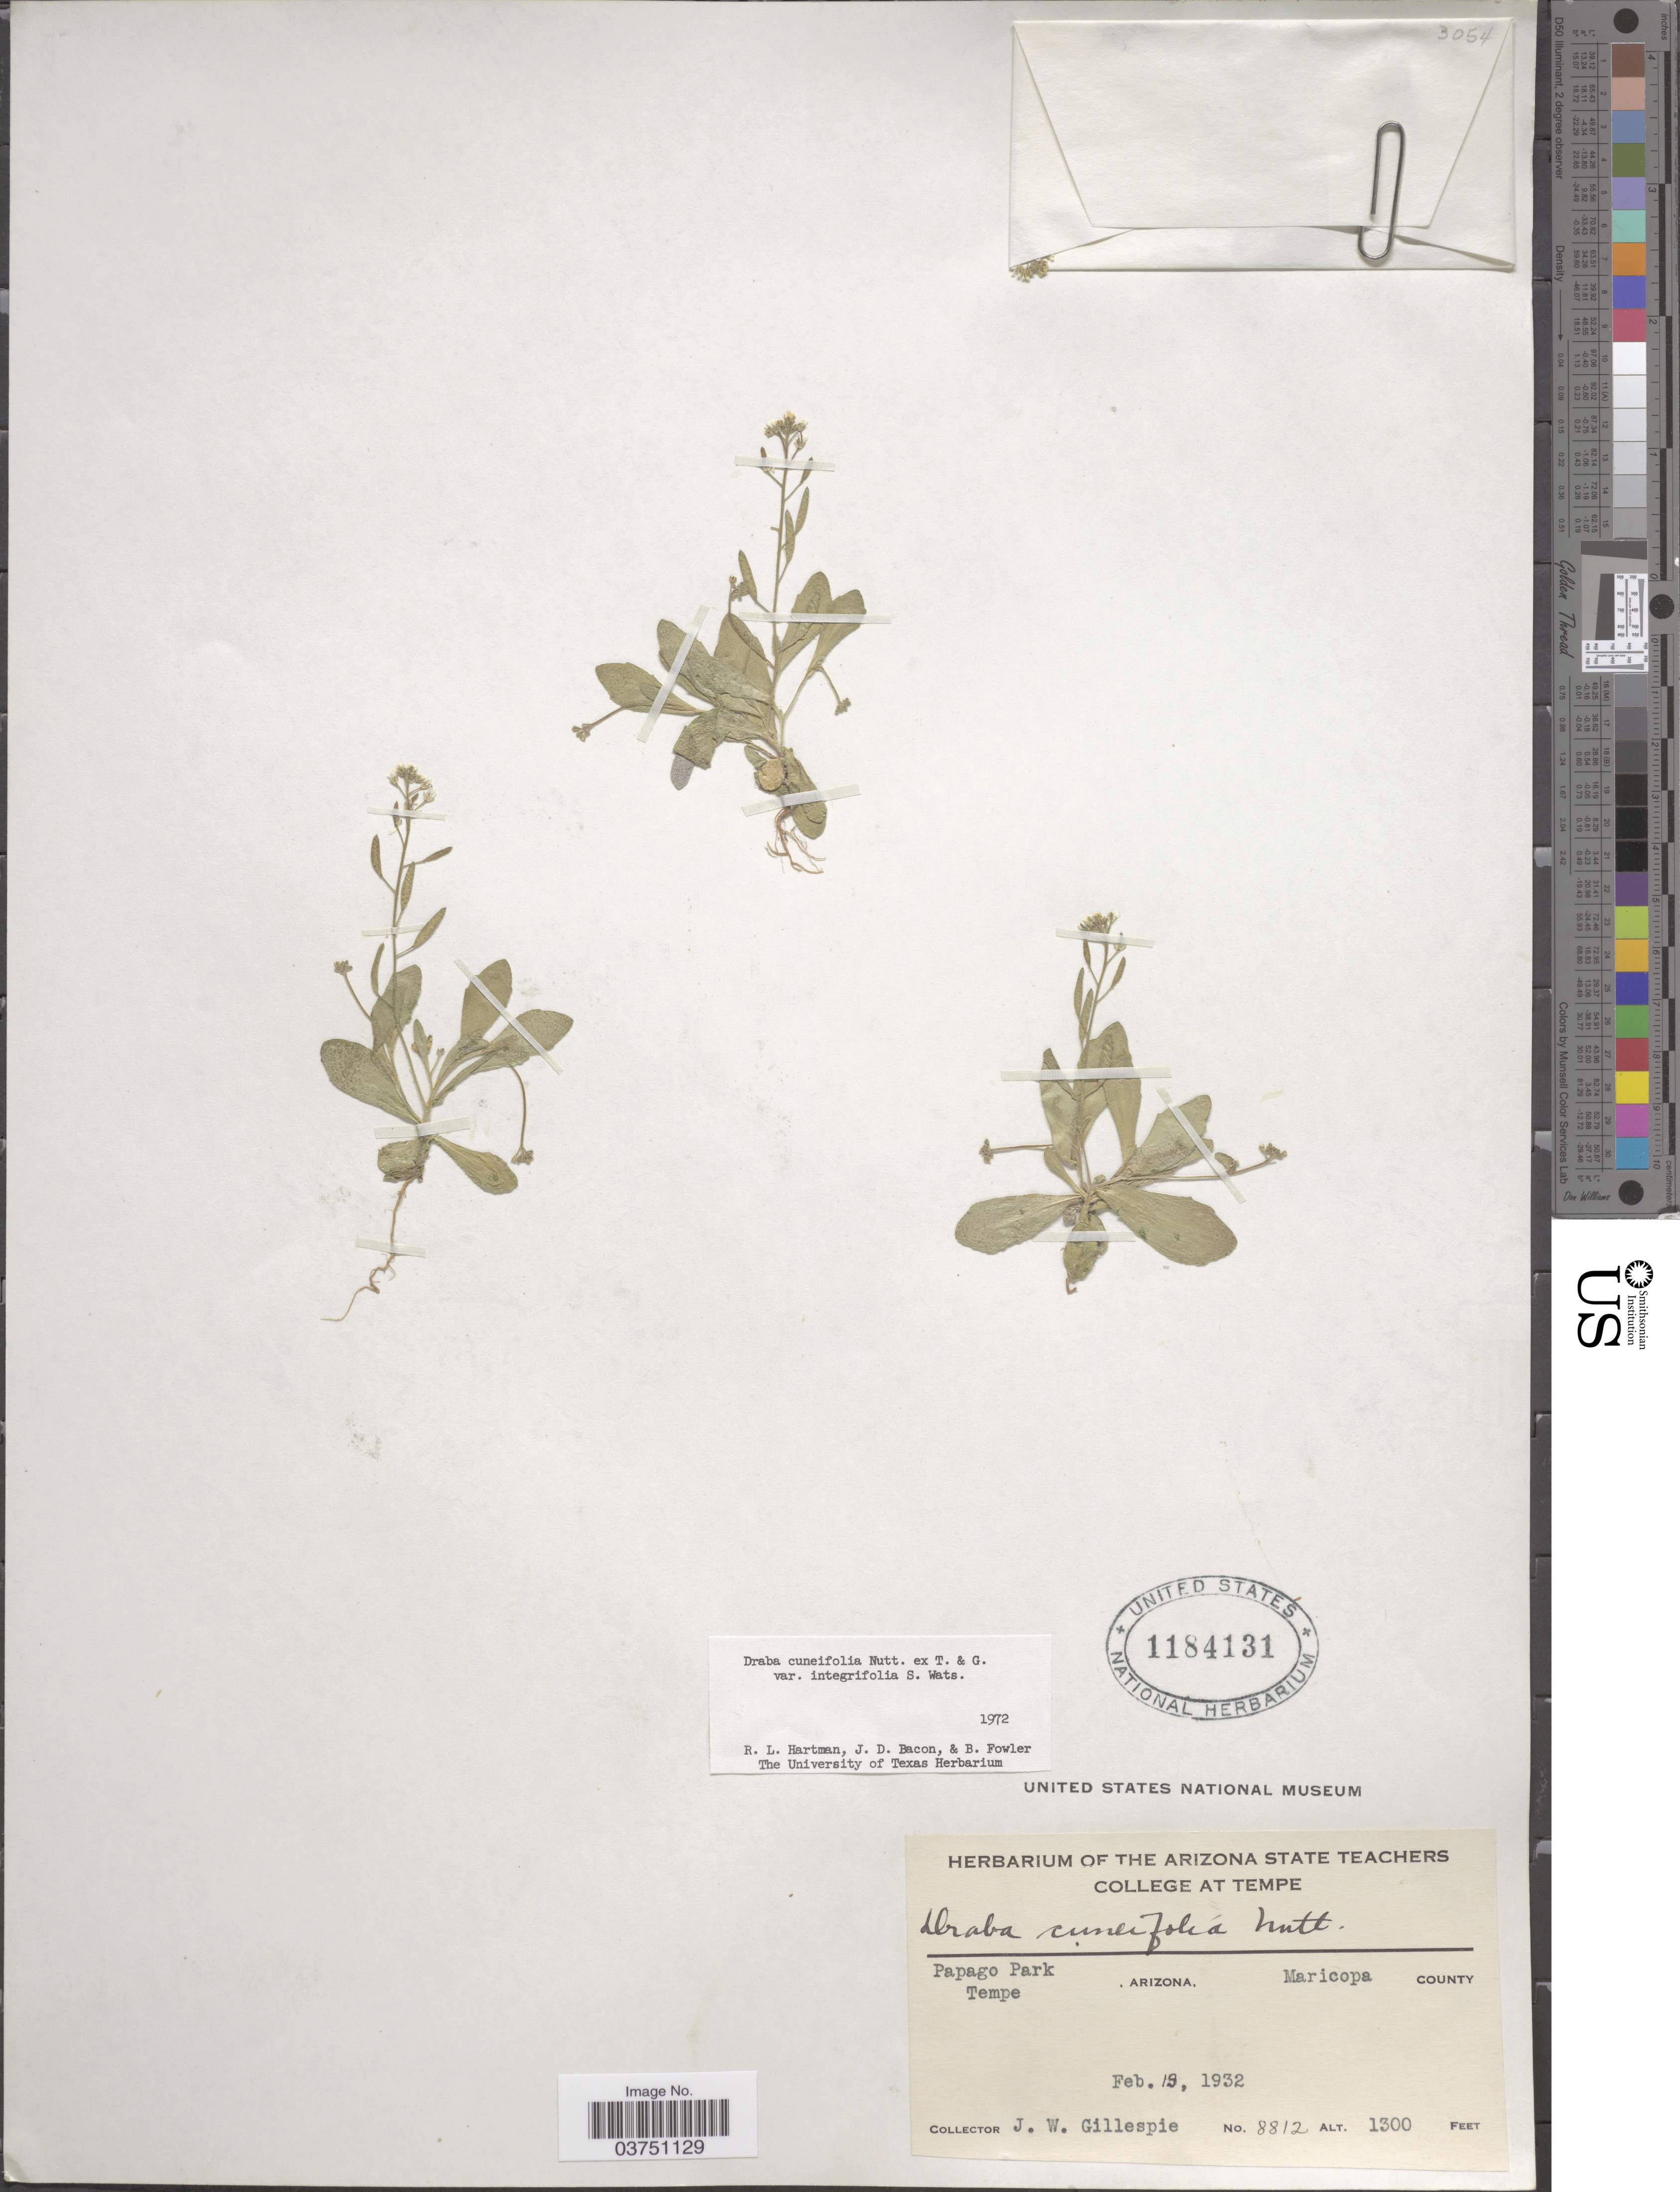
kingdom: Plantae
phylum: Tracheophyta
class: Magnoliopsida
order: Brassicales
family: Brassicaceae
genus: Draba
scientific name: Draba cuneifolia var. integrifolia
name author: S. Watson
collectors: J. W. Gillespie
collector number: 8812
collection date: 1932-02-13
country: United States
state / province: Arizona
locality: Papago Park, Maricopa County, Tempe.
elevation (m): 396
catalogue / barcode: US 1184131